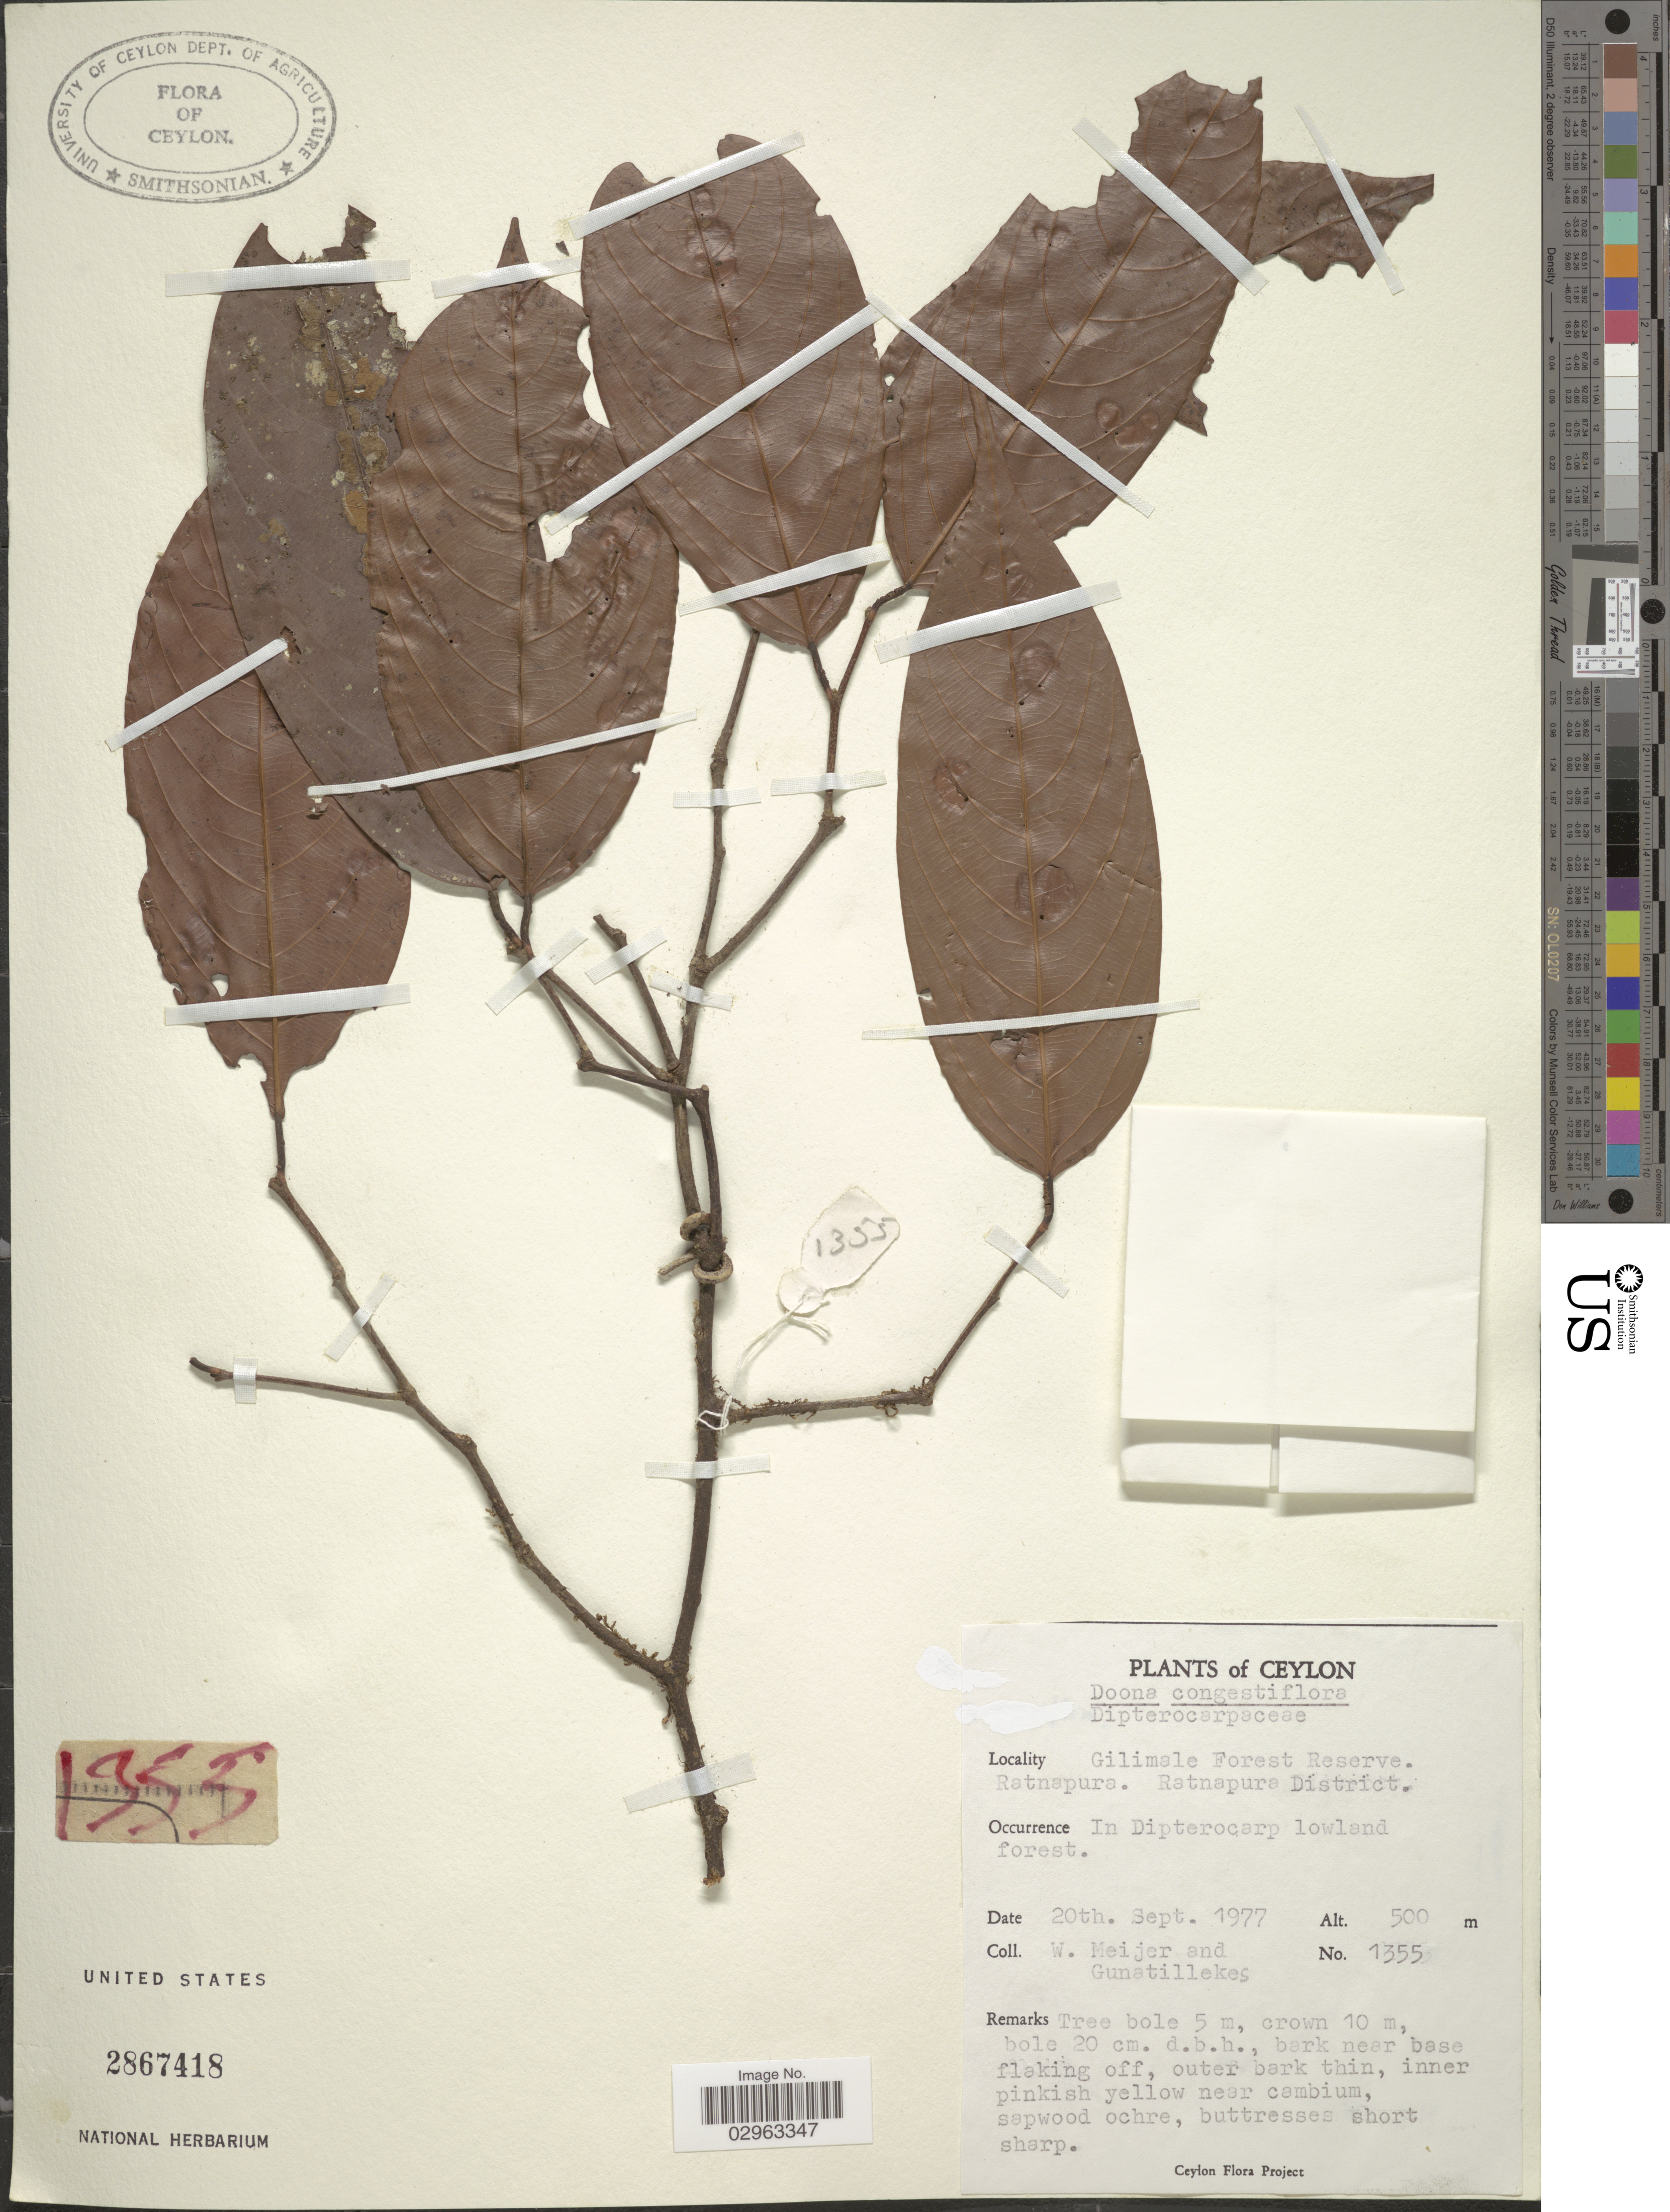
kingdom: Plantae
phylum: Tracheophyta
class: Magnoliopsida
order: Malvales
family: Dipterocarpaceae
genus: Doona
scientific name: Doona congestiflora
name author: Thwaites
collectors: W. Meijer & -- Gunatilleke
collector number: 1355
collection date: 1977-09-20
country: Sri Lanka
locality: Ceylon, Gilimale Forest Reserve. Ratnapura. Ratnapura District.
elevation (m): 500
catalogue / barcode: US 2867418